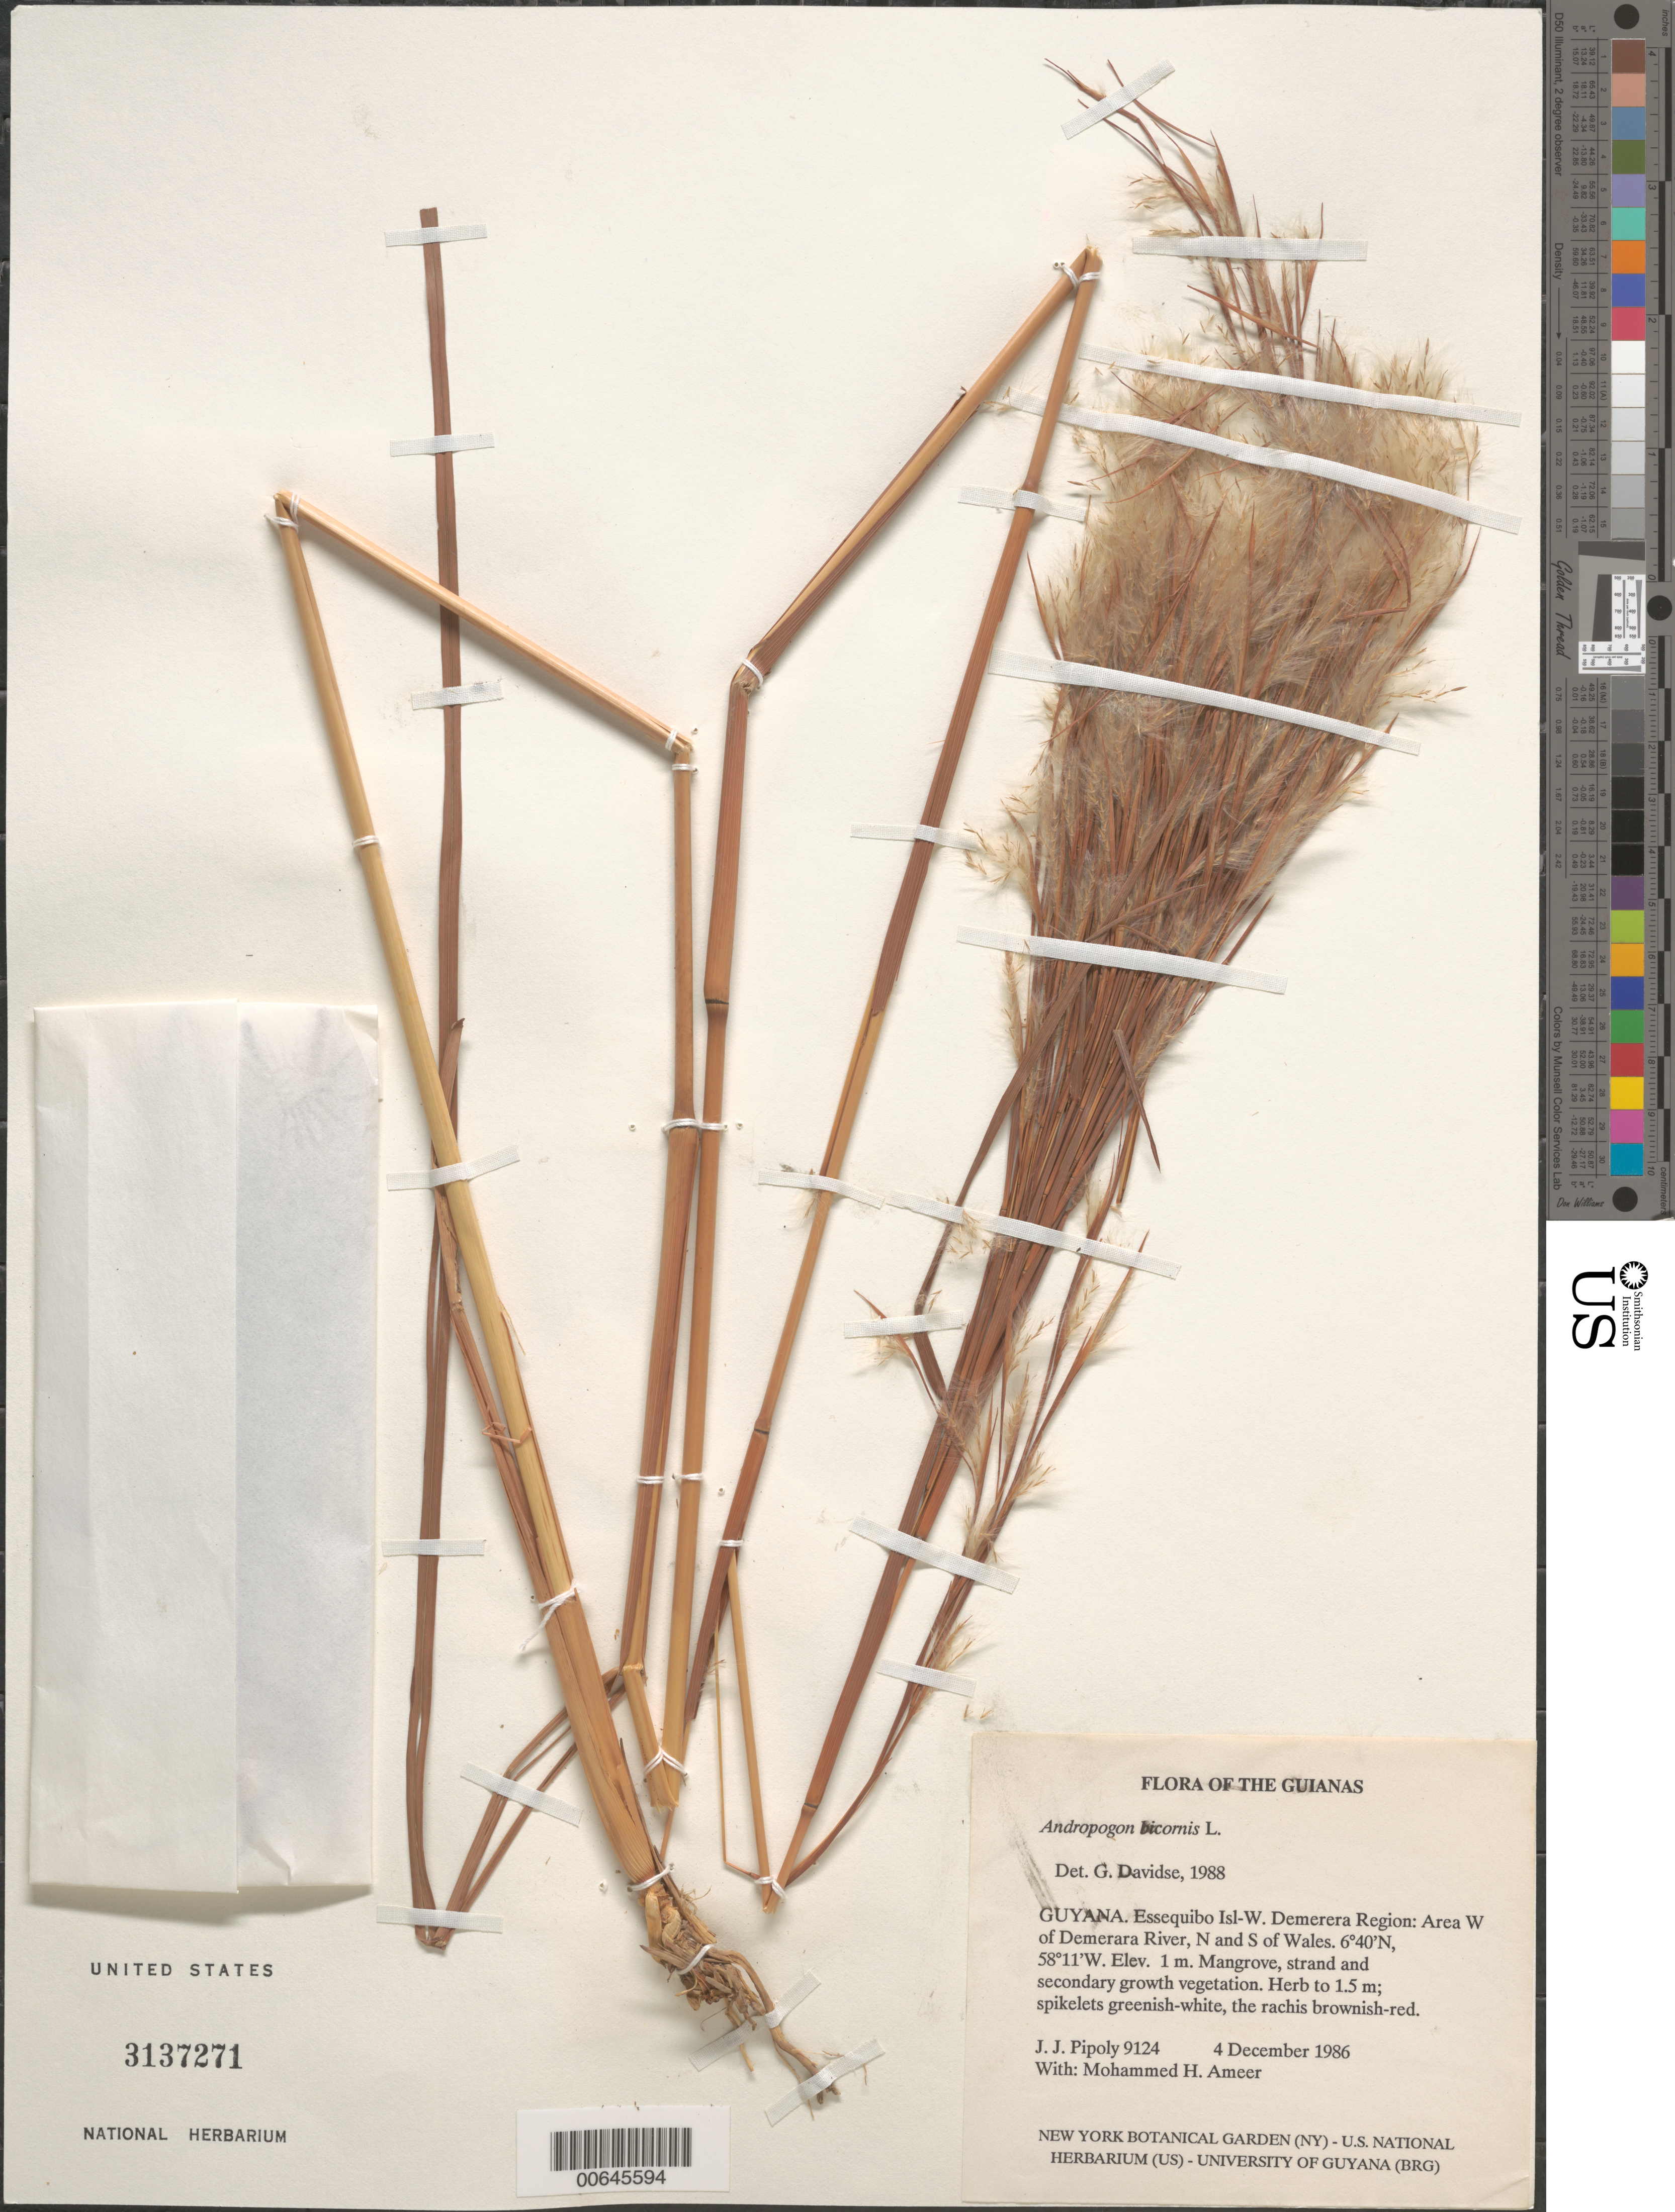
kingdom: Plantae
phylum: Tracheophyta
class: Liliopsida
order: Poales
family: Poaceae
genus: Andropogon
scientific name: Andropogon bicornis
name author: L.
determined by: Davidse, Gerrit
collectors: J. J. Pipoly & M. Ameer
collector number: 9124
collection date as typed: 4 December 1986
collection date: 1986-12-04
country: Guyana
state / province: Essequibo Isl-W. Demerara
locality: Area W of Demerara River, N and S of Wales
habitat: Mangrove, strand and secondary growth vegetation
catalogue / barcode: US 3137271